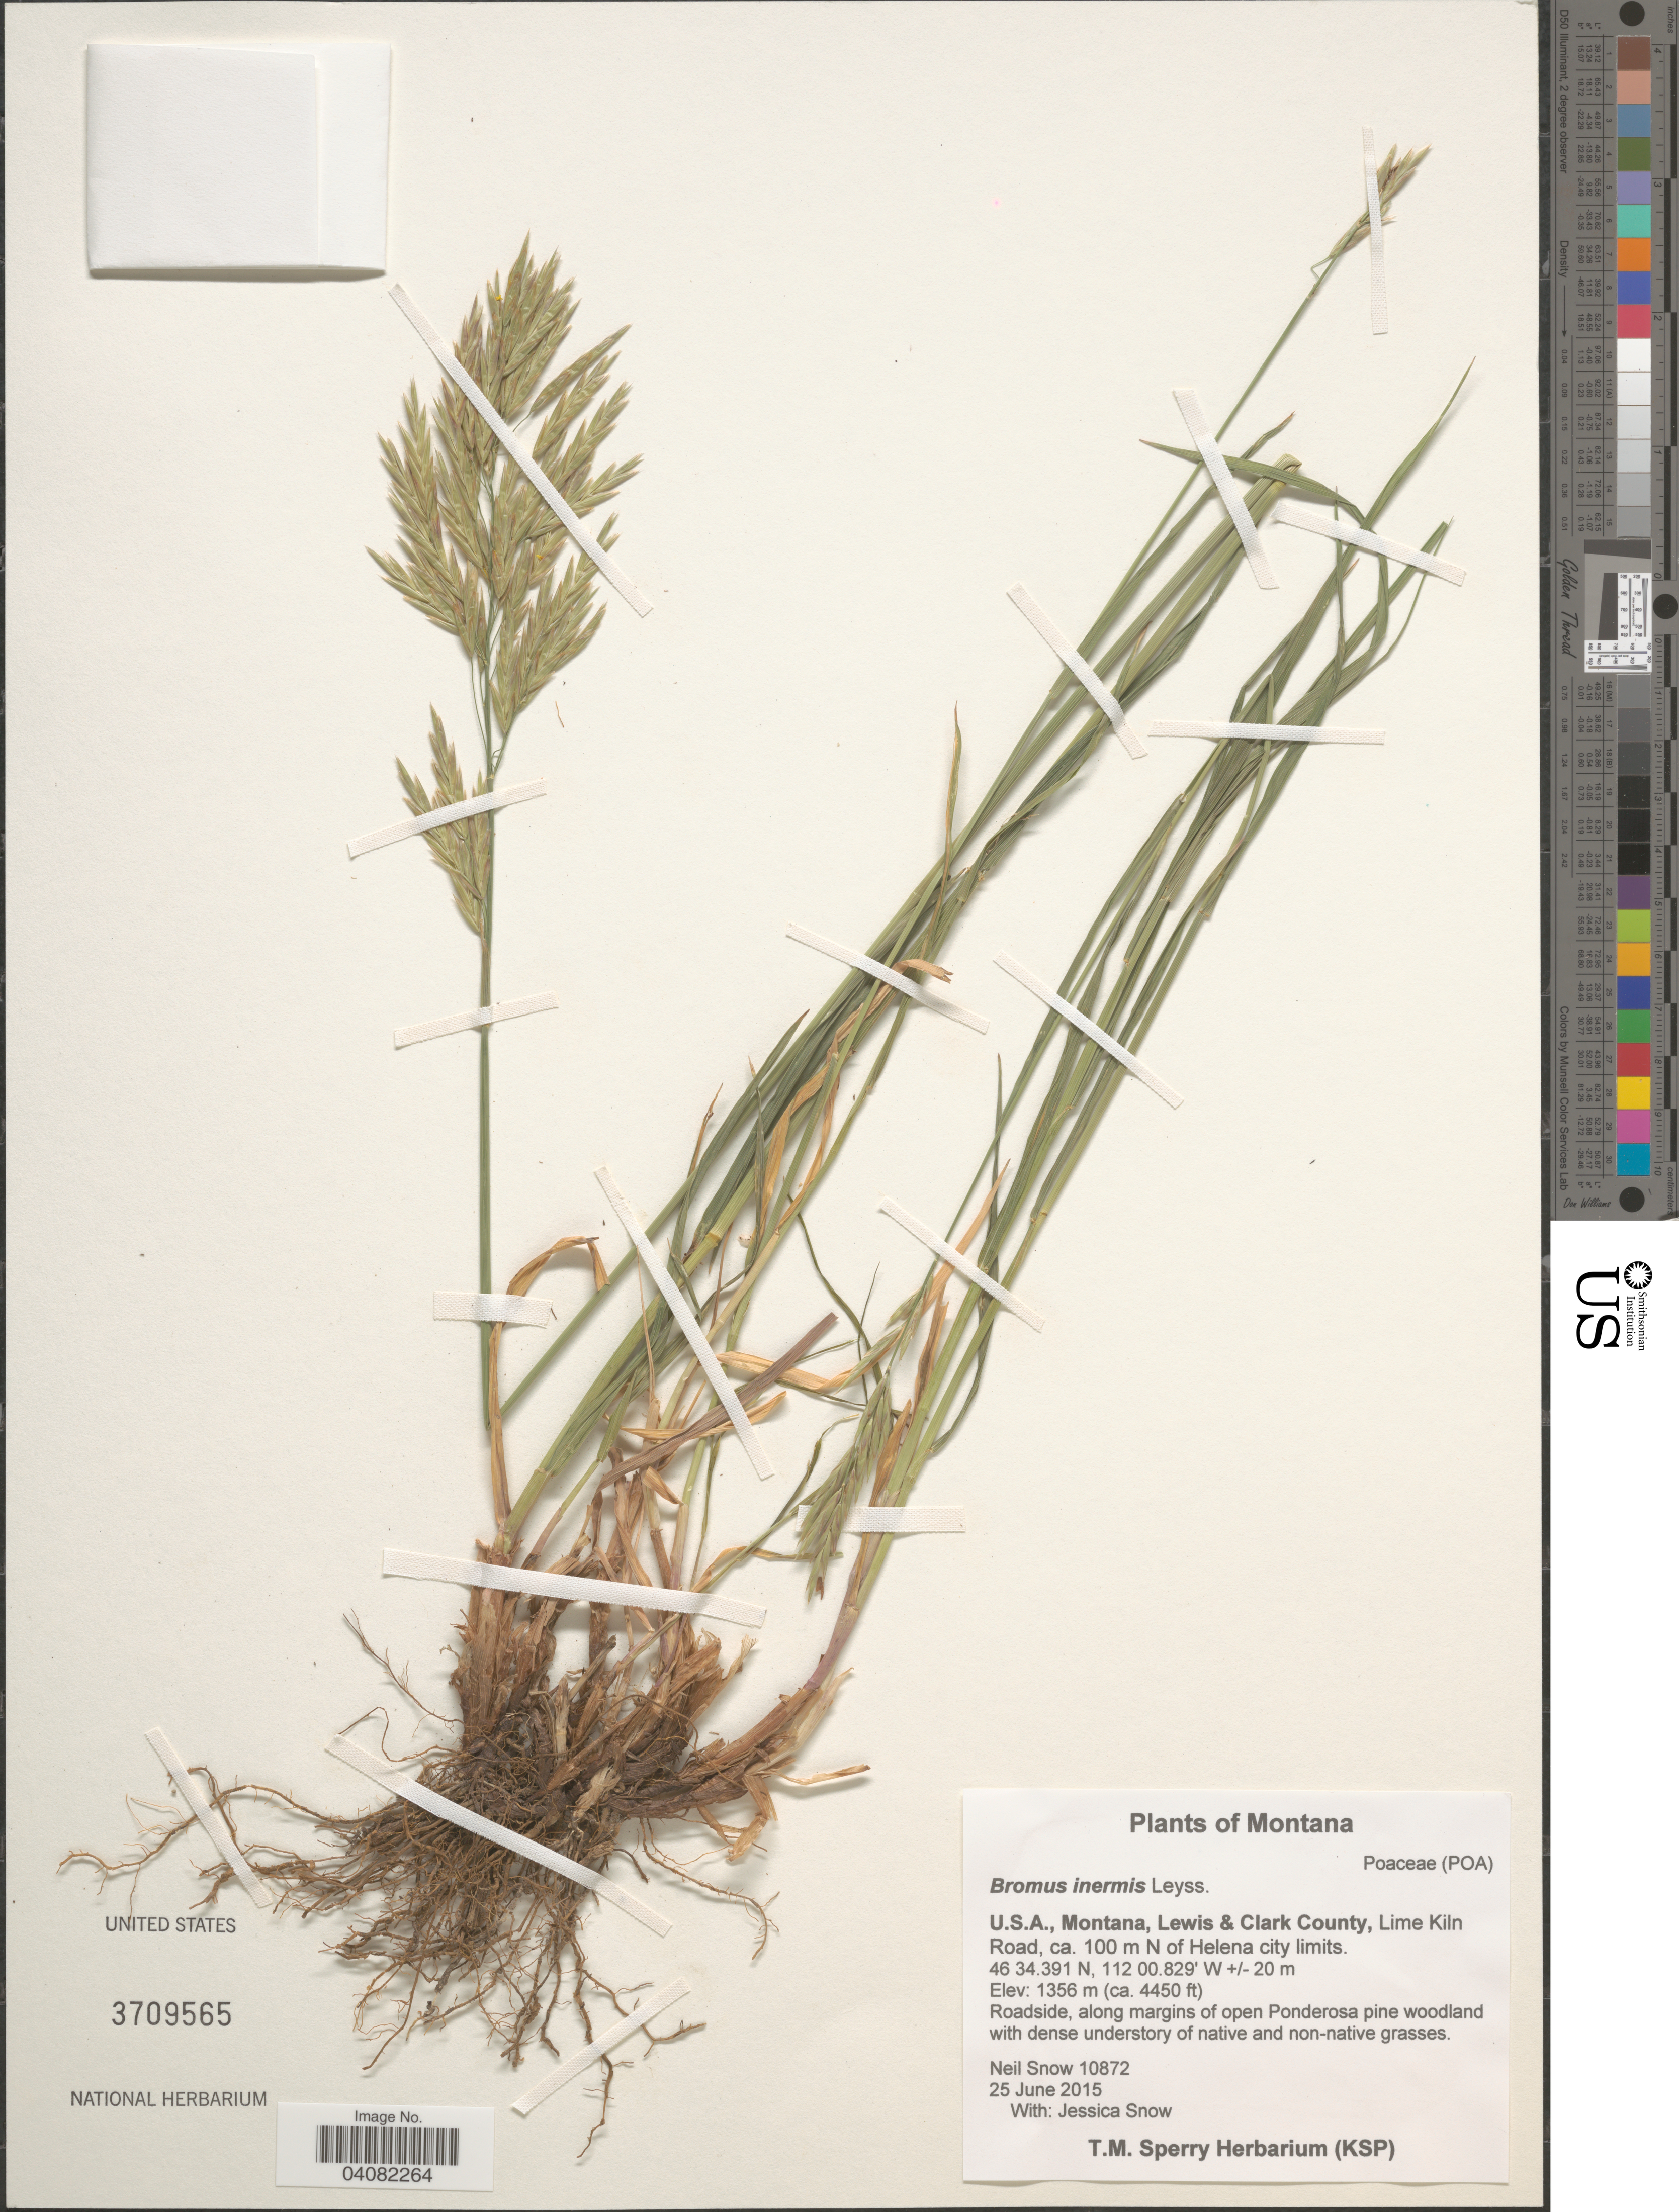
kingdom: Plantae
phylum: Tracheophyta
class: Liliopsida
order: Poales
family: Poaceae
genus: Bromus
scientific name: Bromus inermis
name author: Leyss.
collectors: N. Snow & J. Snow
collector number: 10872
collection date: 2015-06-25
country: United States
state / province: Montana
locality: Lewis & Clark County, Lime Kiln Road, ca. 100 m N of Helena city limits.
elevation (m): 1356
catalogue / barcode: US 3709565